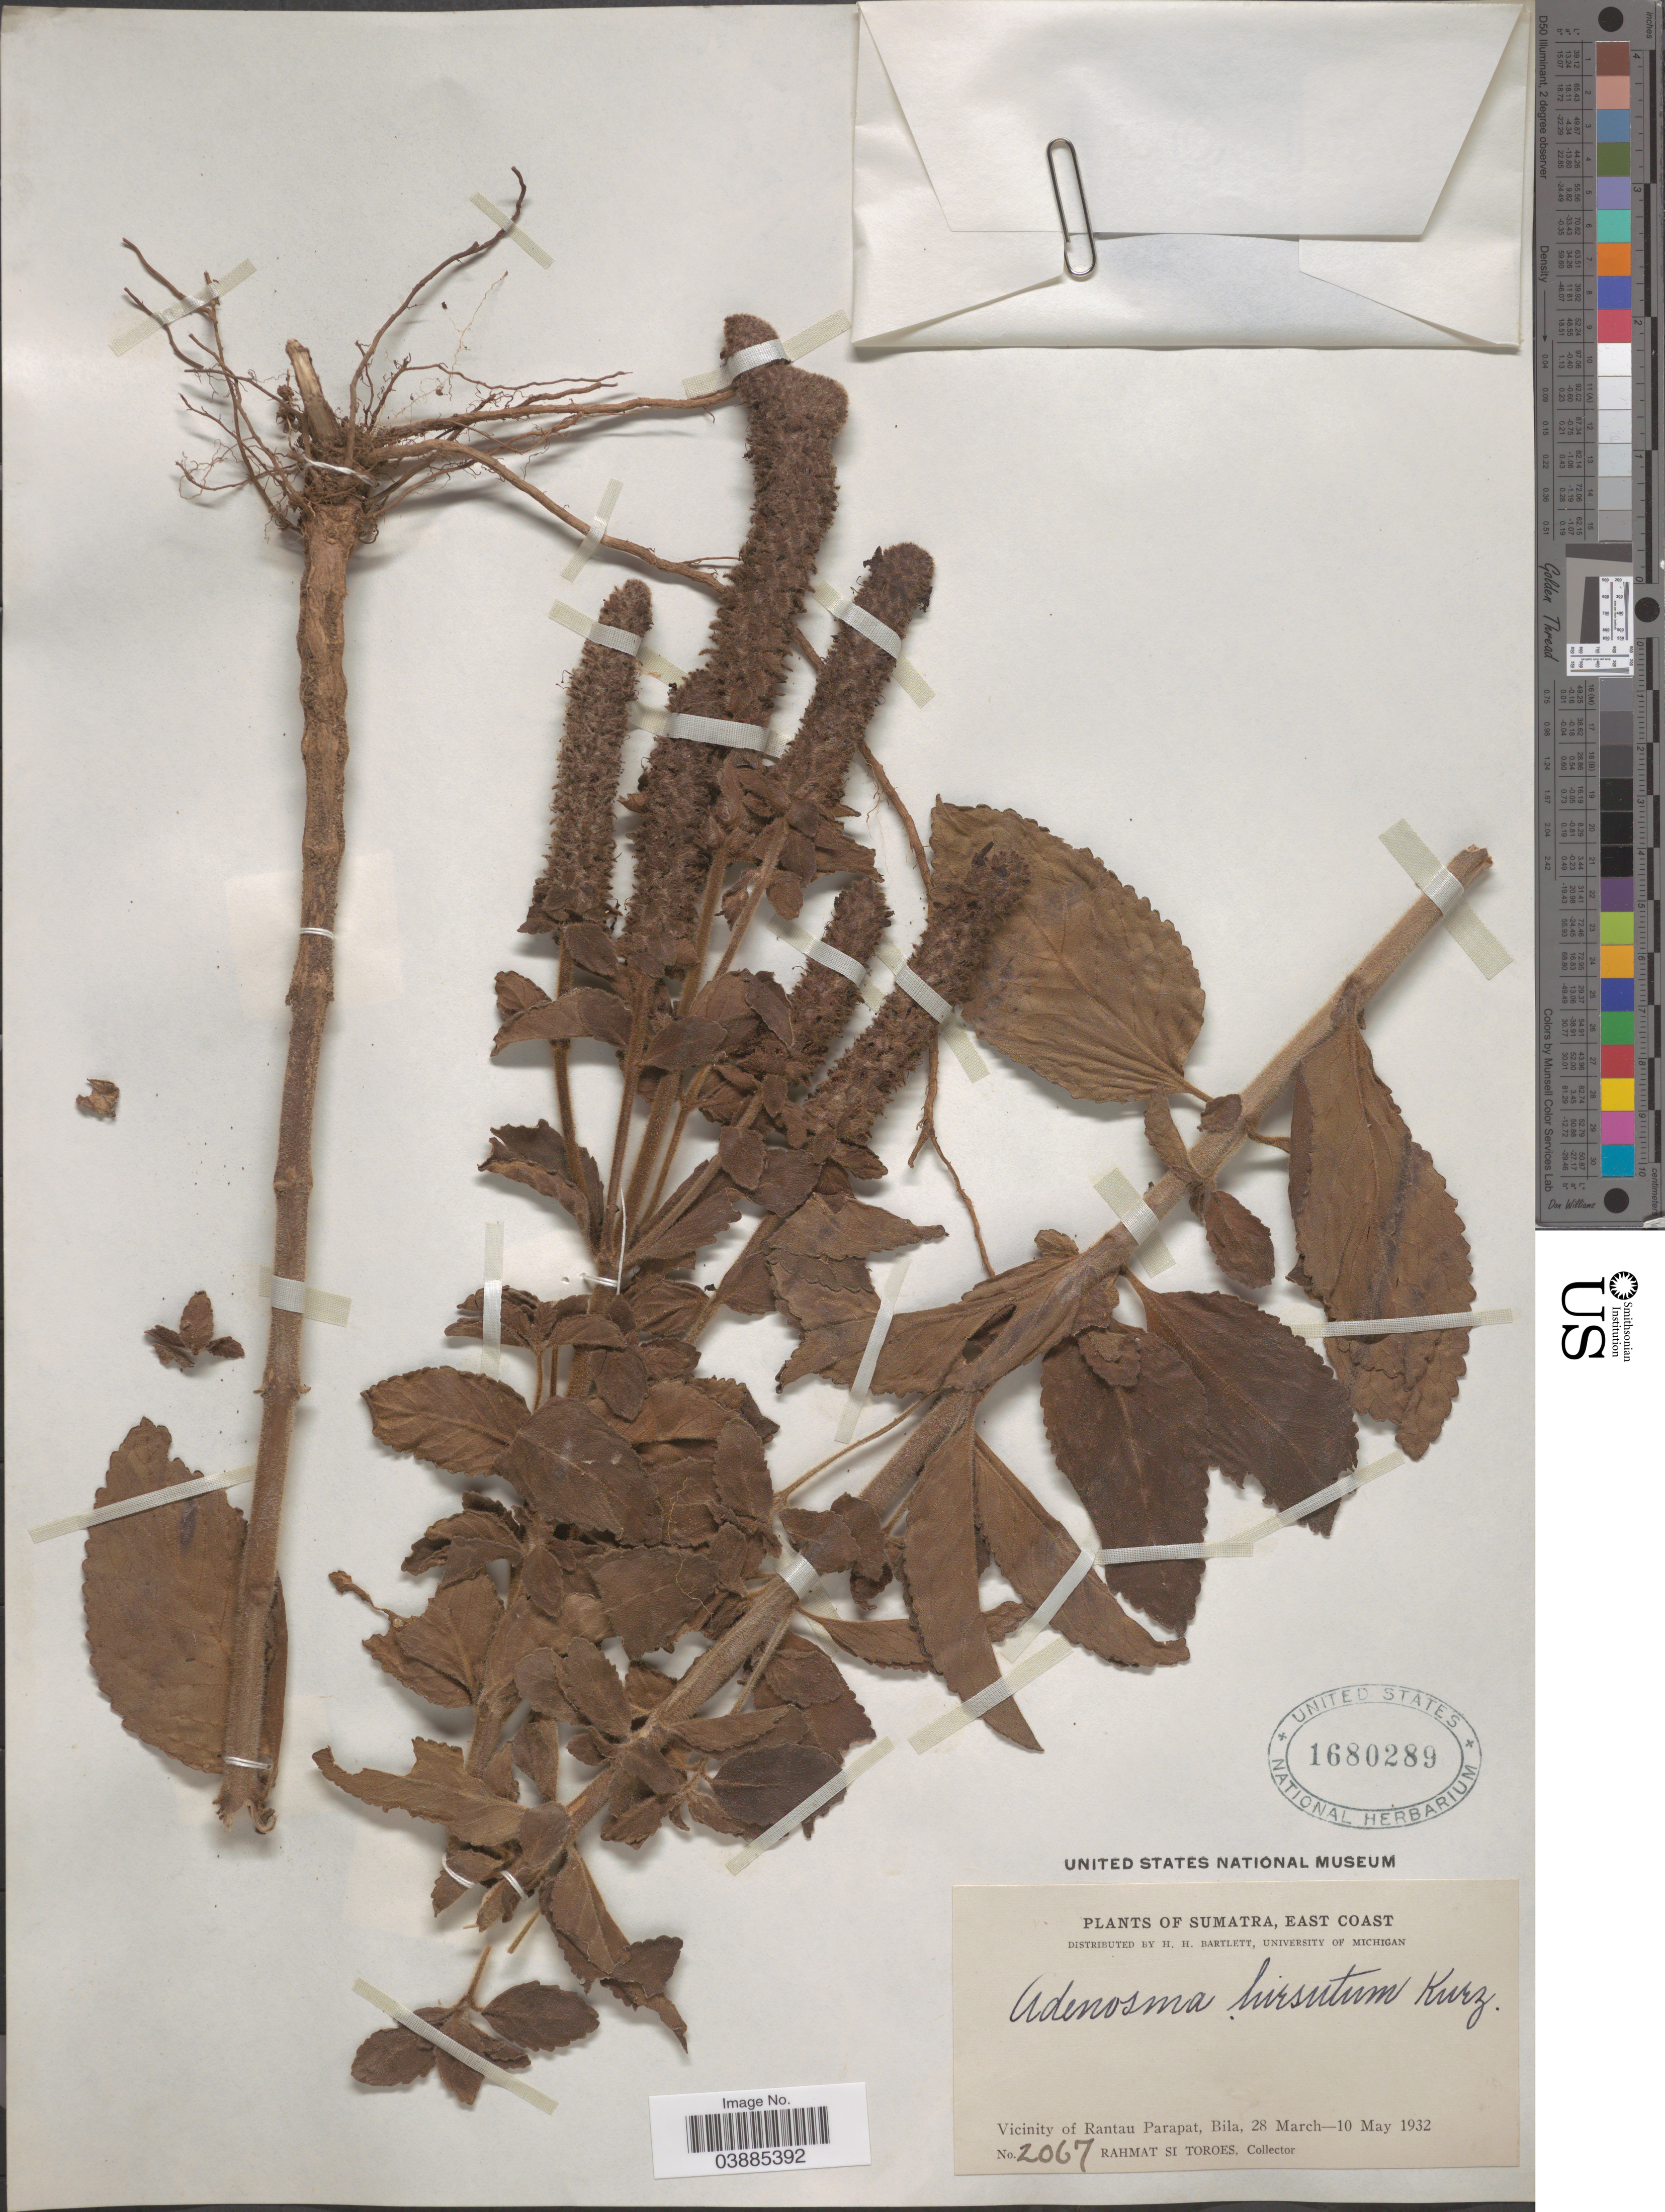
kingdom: Plantae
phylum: Tracheophyta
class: Magnoliopsida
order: Lamiales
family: Plantaginaceae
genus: Adenosma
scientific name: Adenosma hirsutum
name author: (Miq.) Kurz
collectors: Rahmat Si Boeea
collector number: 2067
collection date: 1932-03-28/1932-05-10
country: Indonesia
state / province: Sumatra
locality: East Coast. Vicinity of Rantau Parapat, Bila.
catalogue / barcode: US 1680289